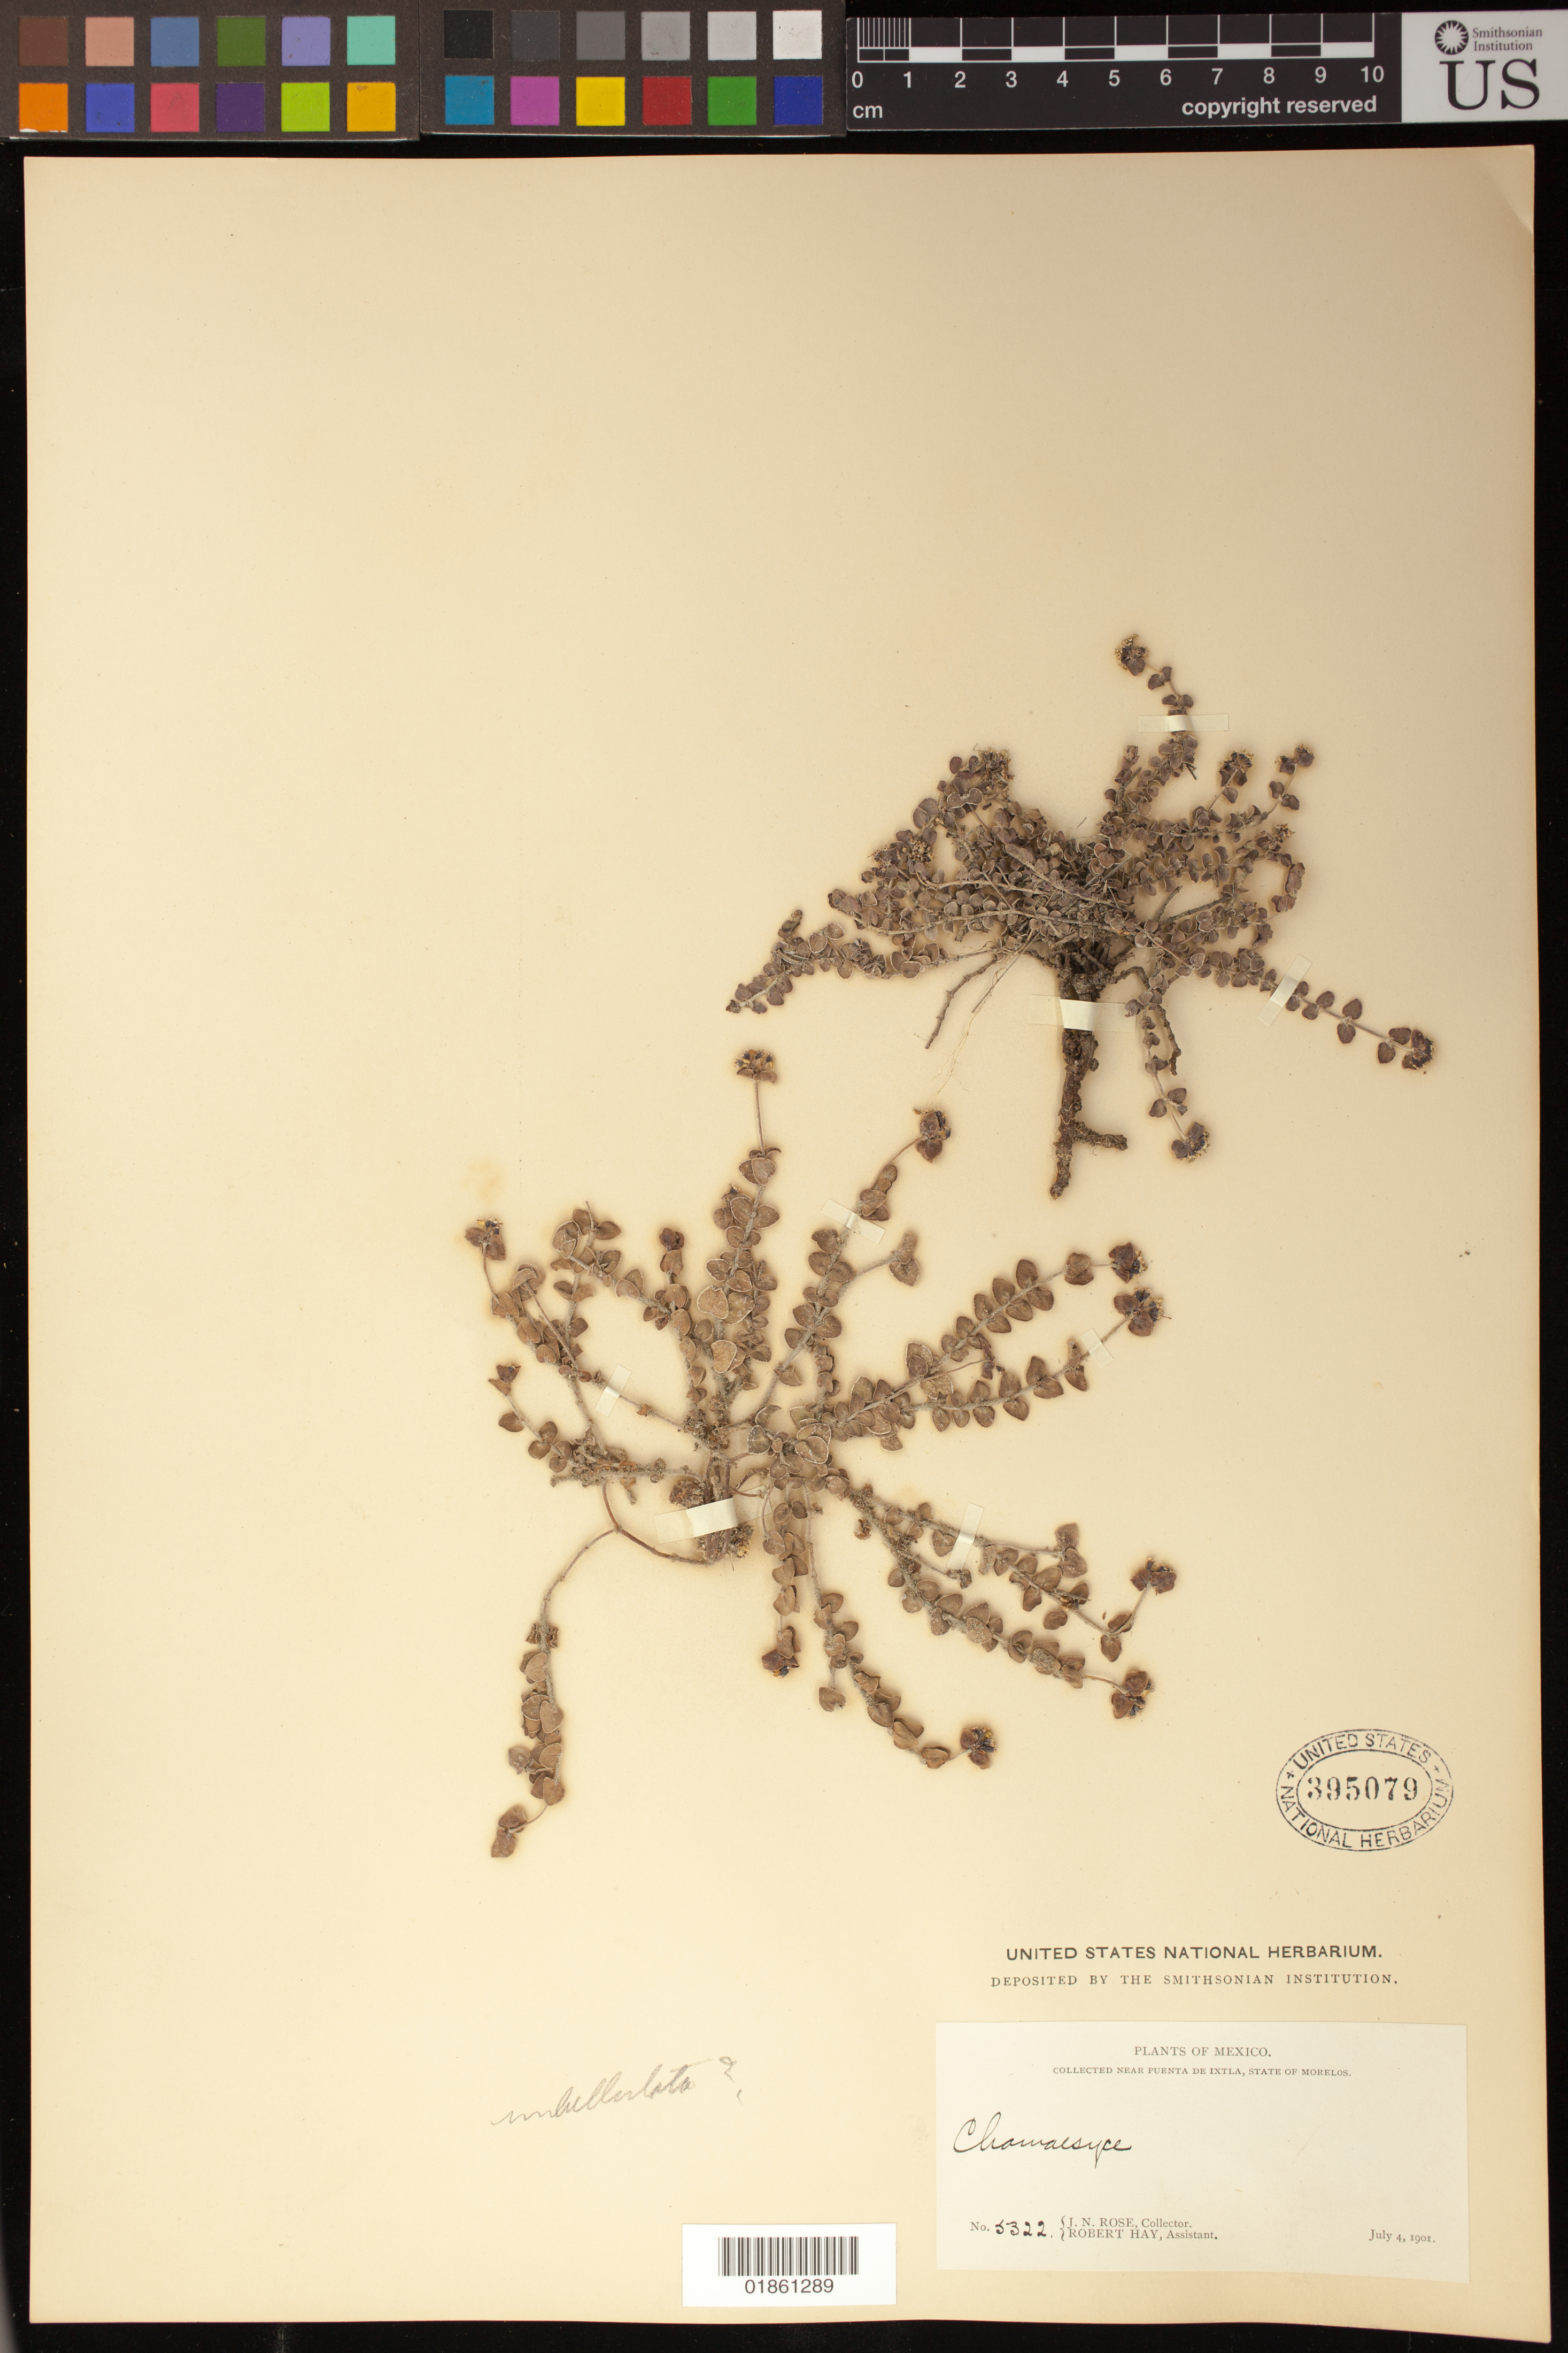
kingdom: Plantae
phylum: Tracheophyta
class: Magnoliopsida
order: Malpighiales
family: Euphorbiaceae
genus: Euphorbia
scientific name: Euphorbia umbellulata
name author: Engelm. ex Boiss.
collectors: J. N. Rose & R. Hay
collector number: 5322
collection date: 1901-07-04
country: Mexico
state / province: Morelos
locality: Near Puente de Ixtla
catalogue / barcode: US 395079